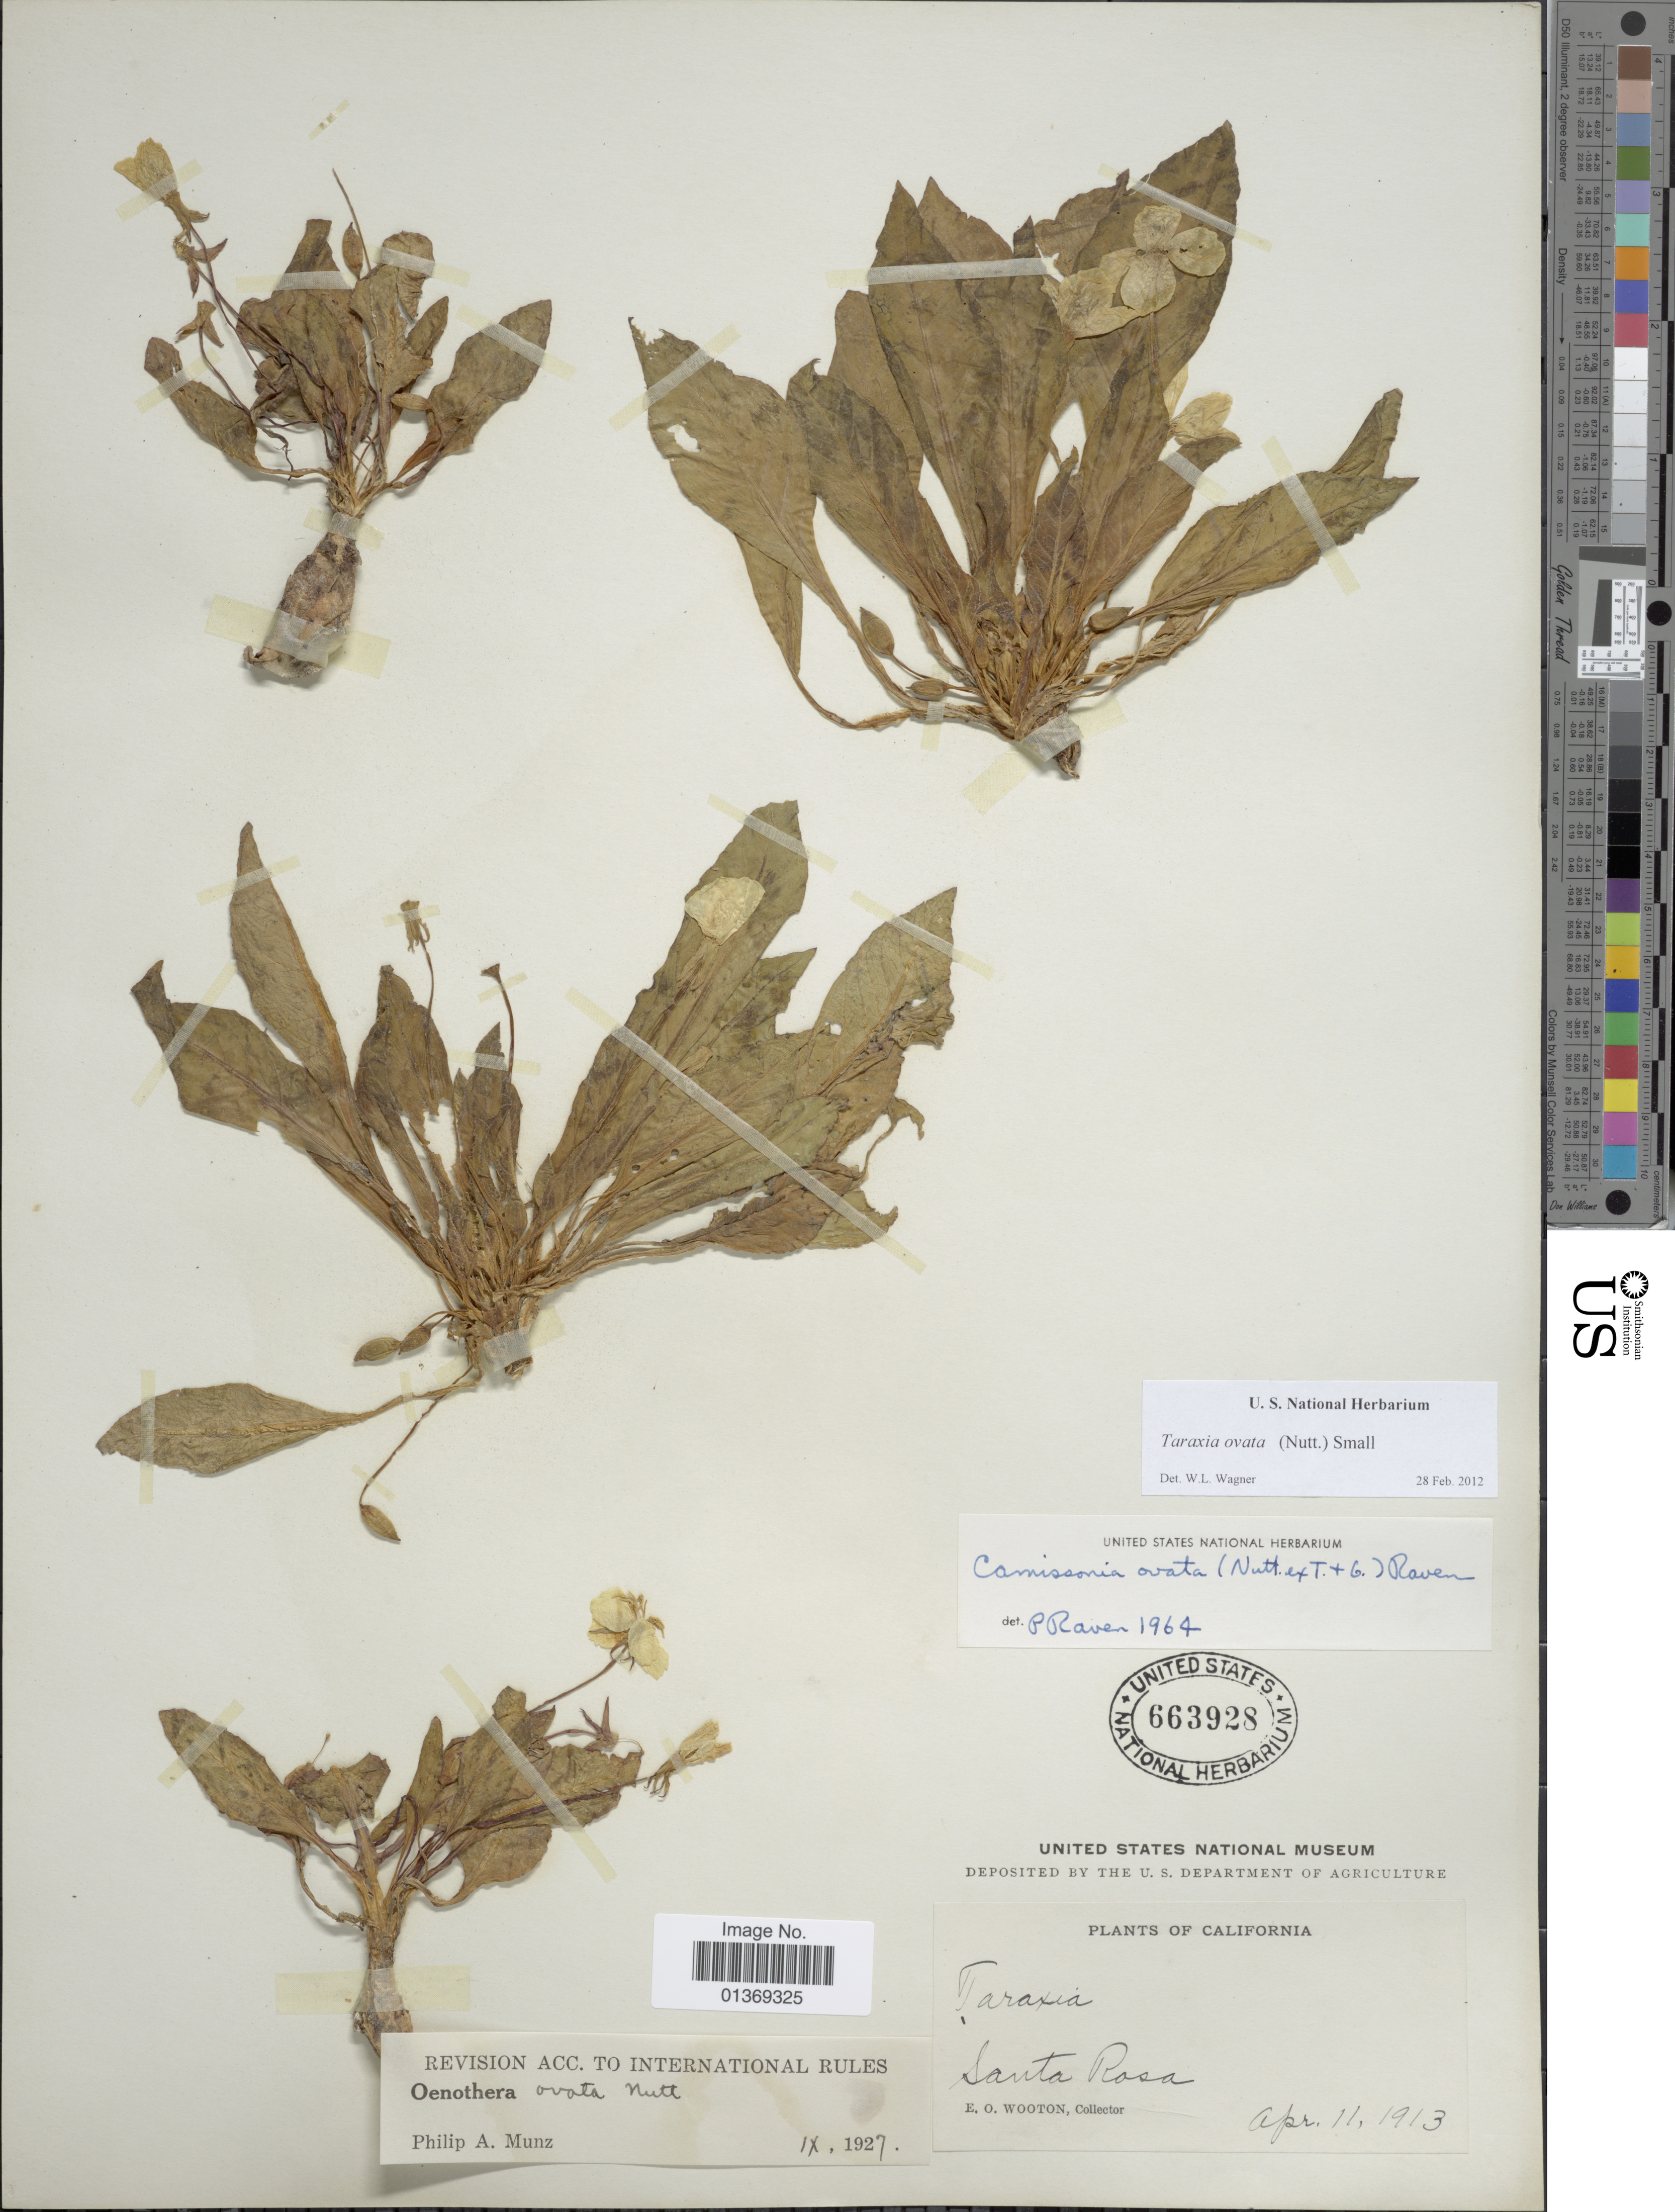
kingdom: Plantae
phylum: Tracheophyta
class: Magnoliopsida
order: Myrtales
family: Onagraceae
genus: Taraxia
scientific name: Taraxia ovata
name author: (Nutt.) Small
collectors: E. O. Wooton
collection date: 1913-04-11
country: United States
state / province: California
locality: Santa Rosa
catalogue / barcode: US 663928